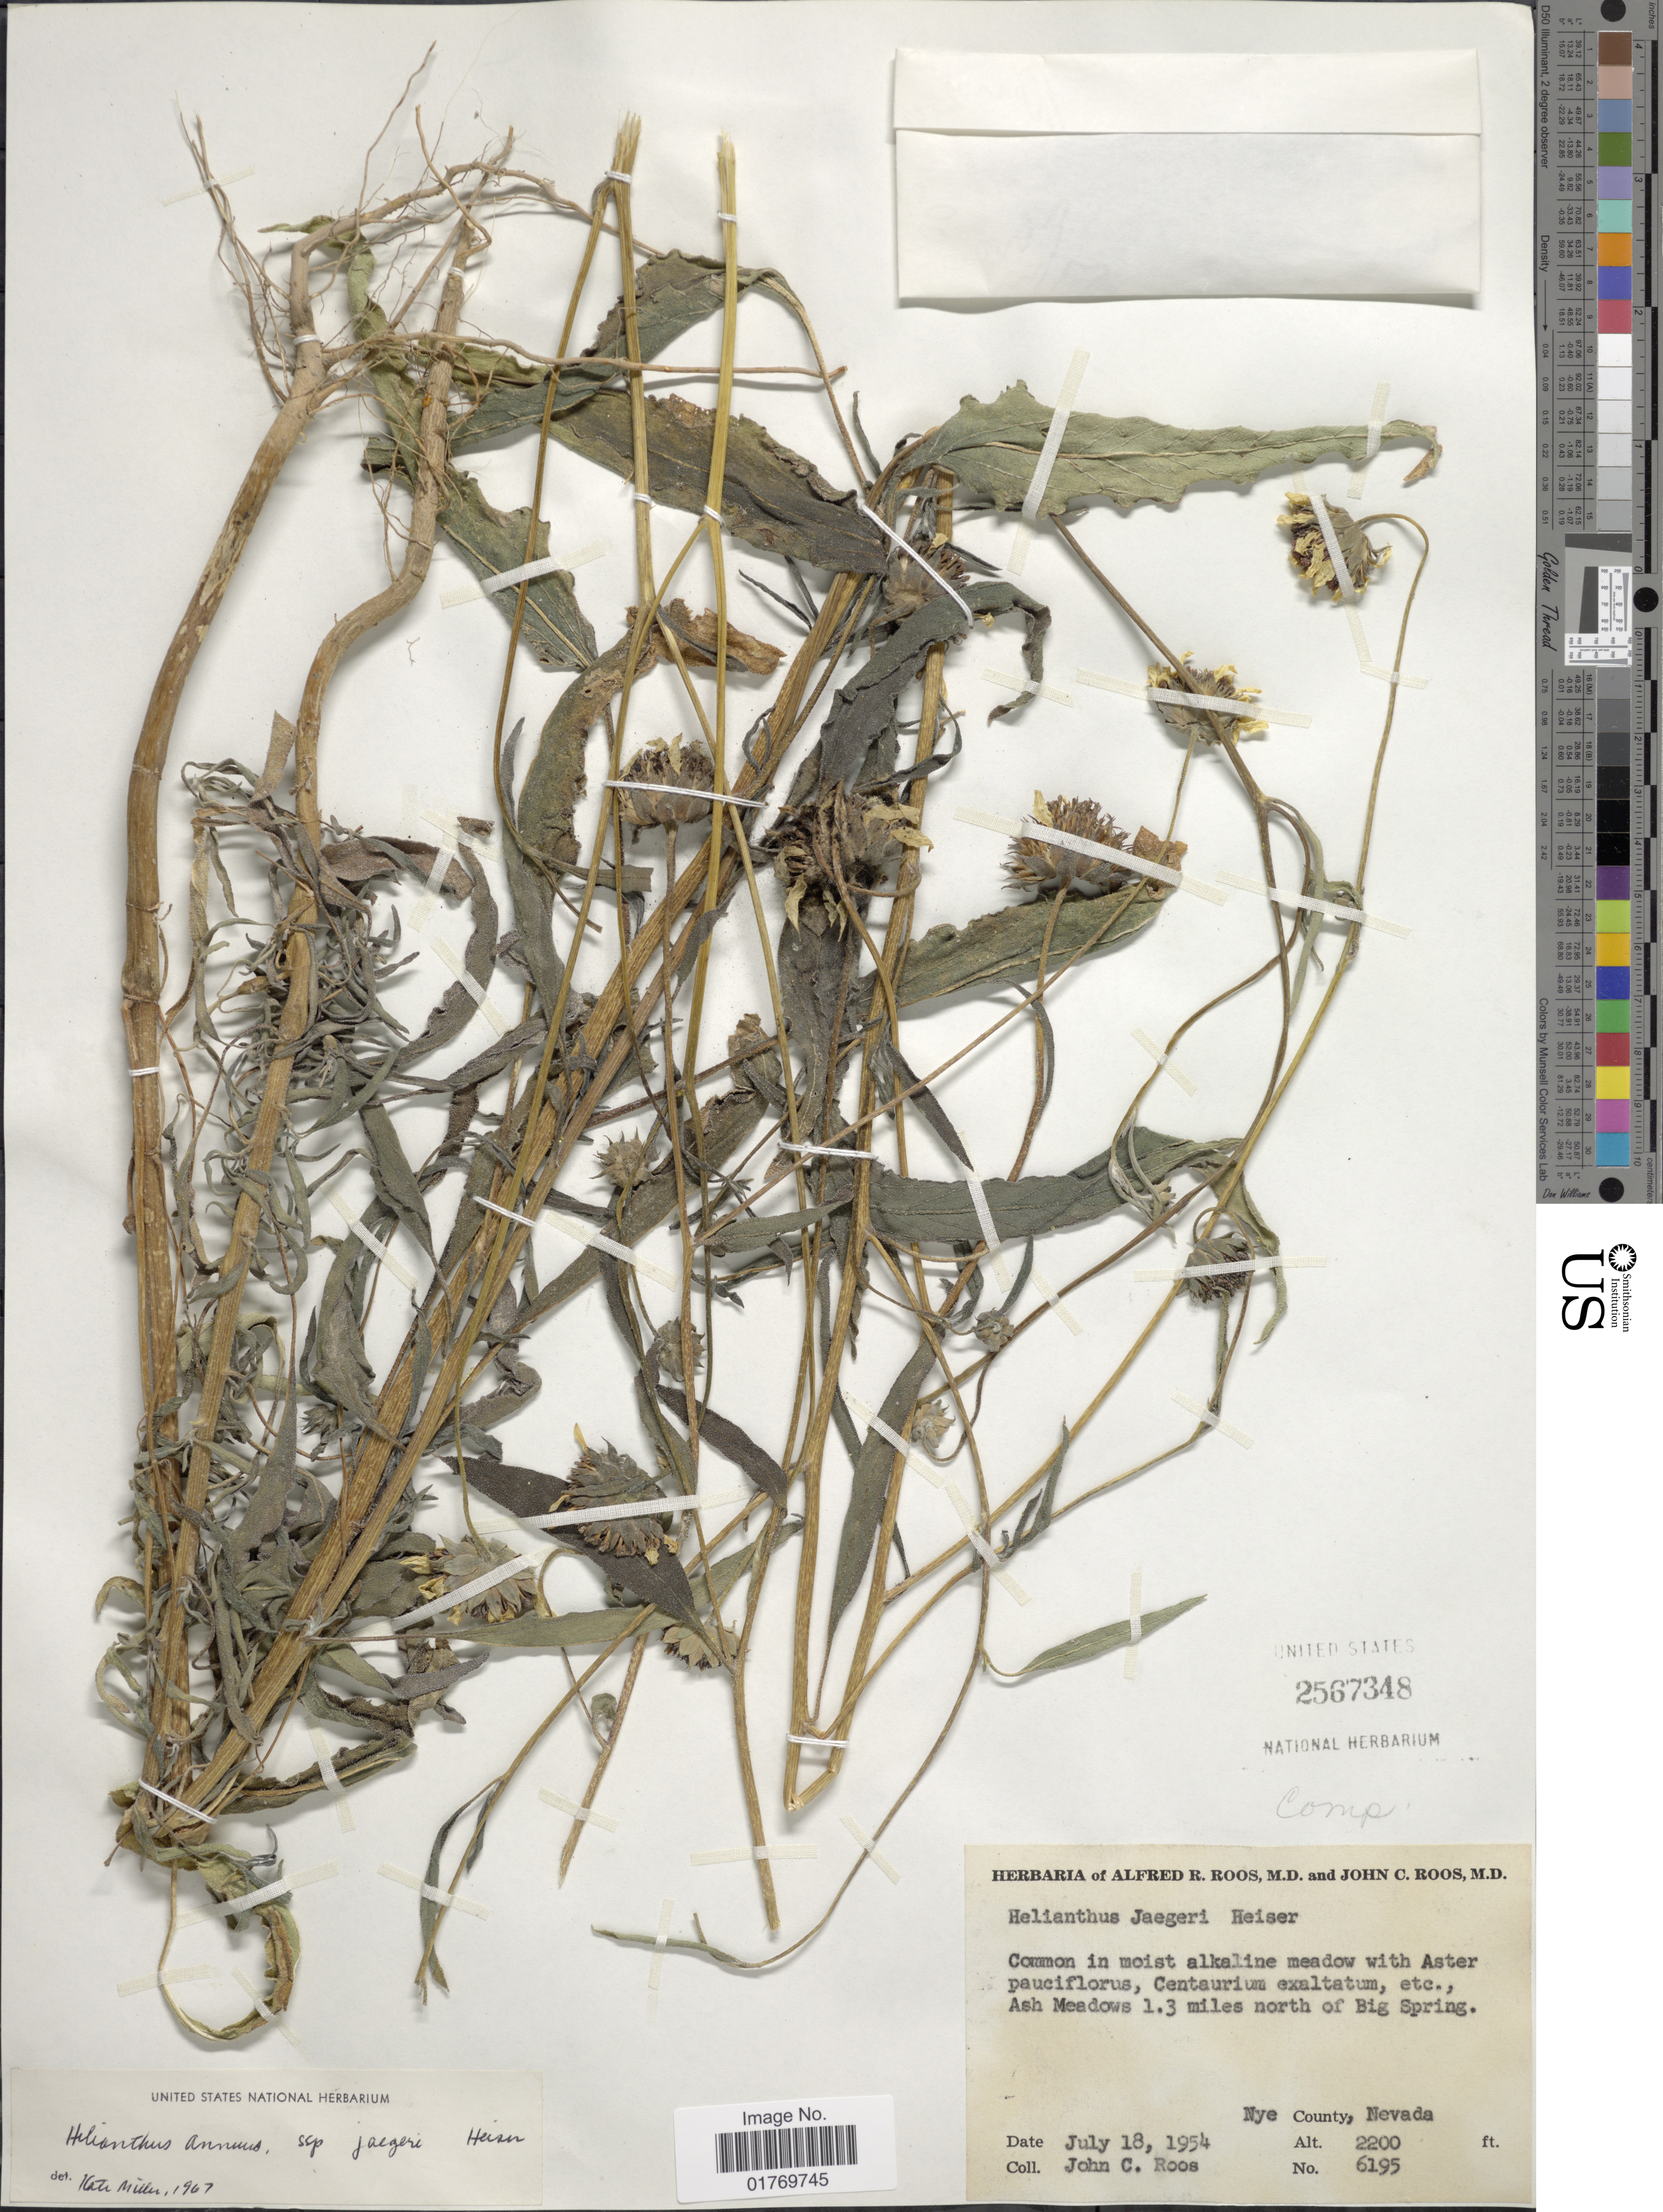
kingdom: Plantae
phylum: Tracheophyta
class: Magnoliopsida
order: Asterales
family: Asteraceae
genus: Helianthus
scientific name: Helianthus annuus subsp. jaegeri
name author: Heiser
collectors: J. C. Roos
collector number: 6195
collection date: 1954-07-18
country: United States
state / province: Nevada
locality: Ash Meadows 1.3 miles north of Big Spring, Nye County, Nevada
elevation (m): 671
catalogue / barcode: US 2567348